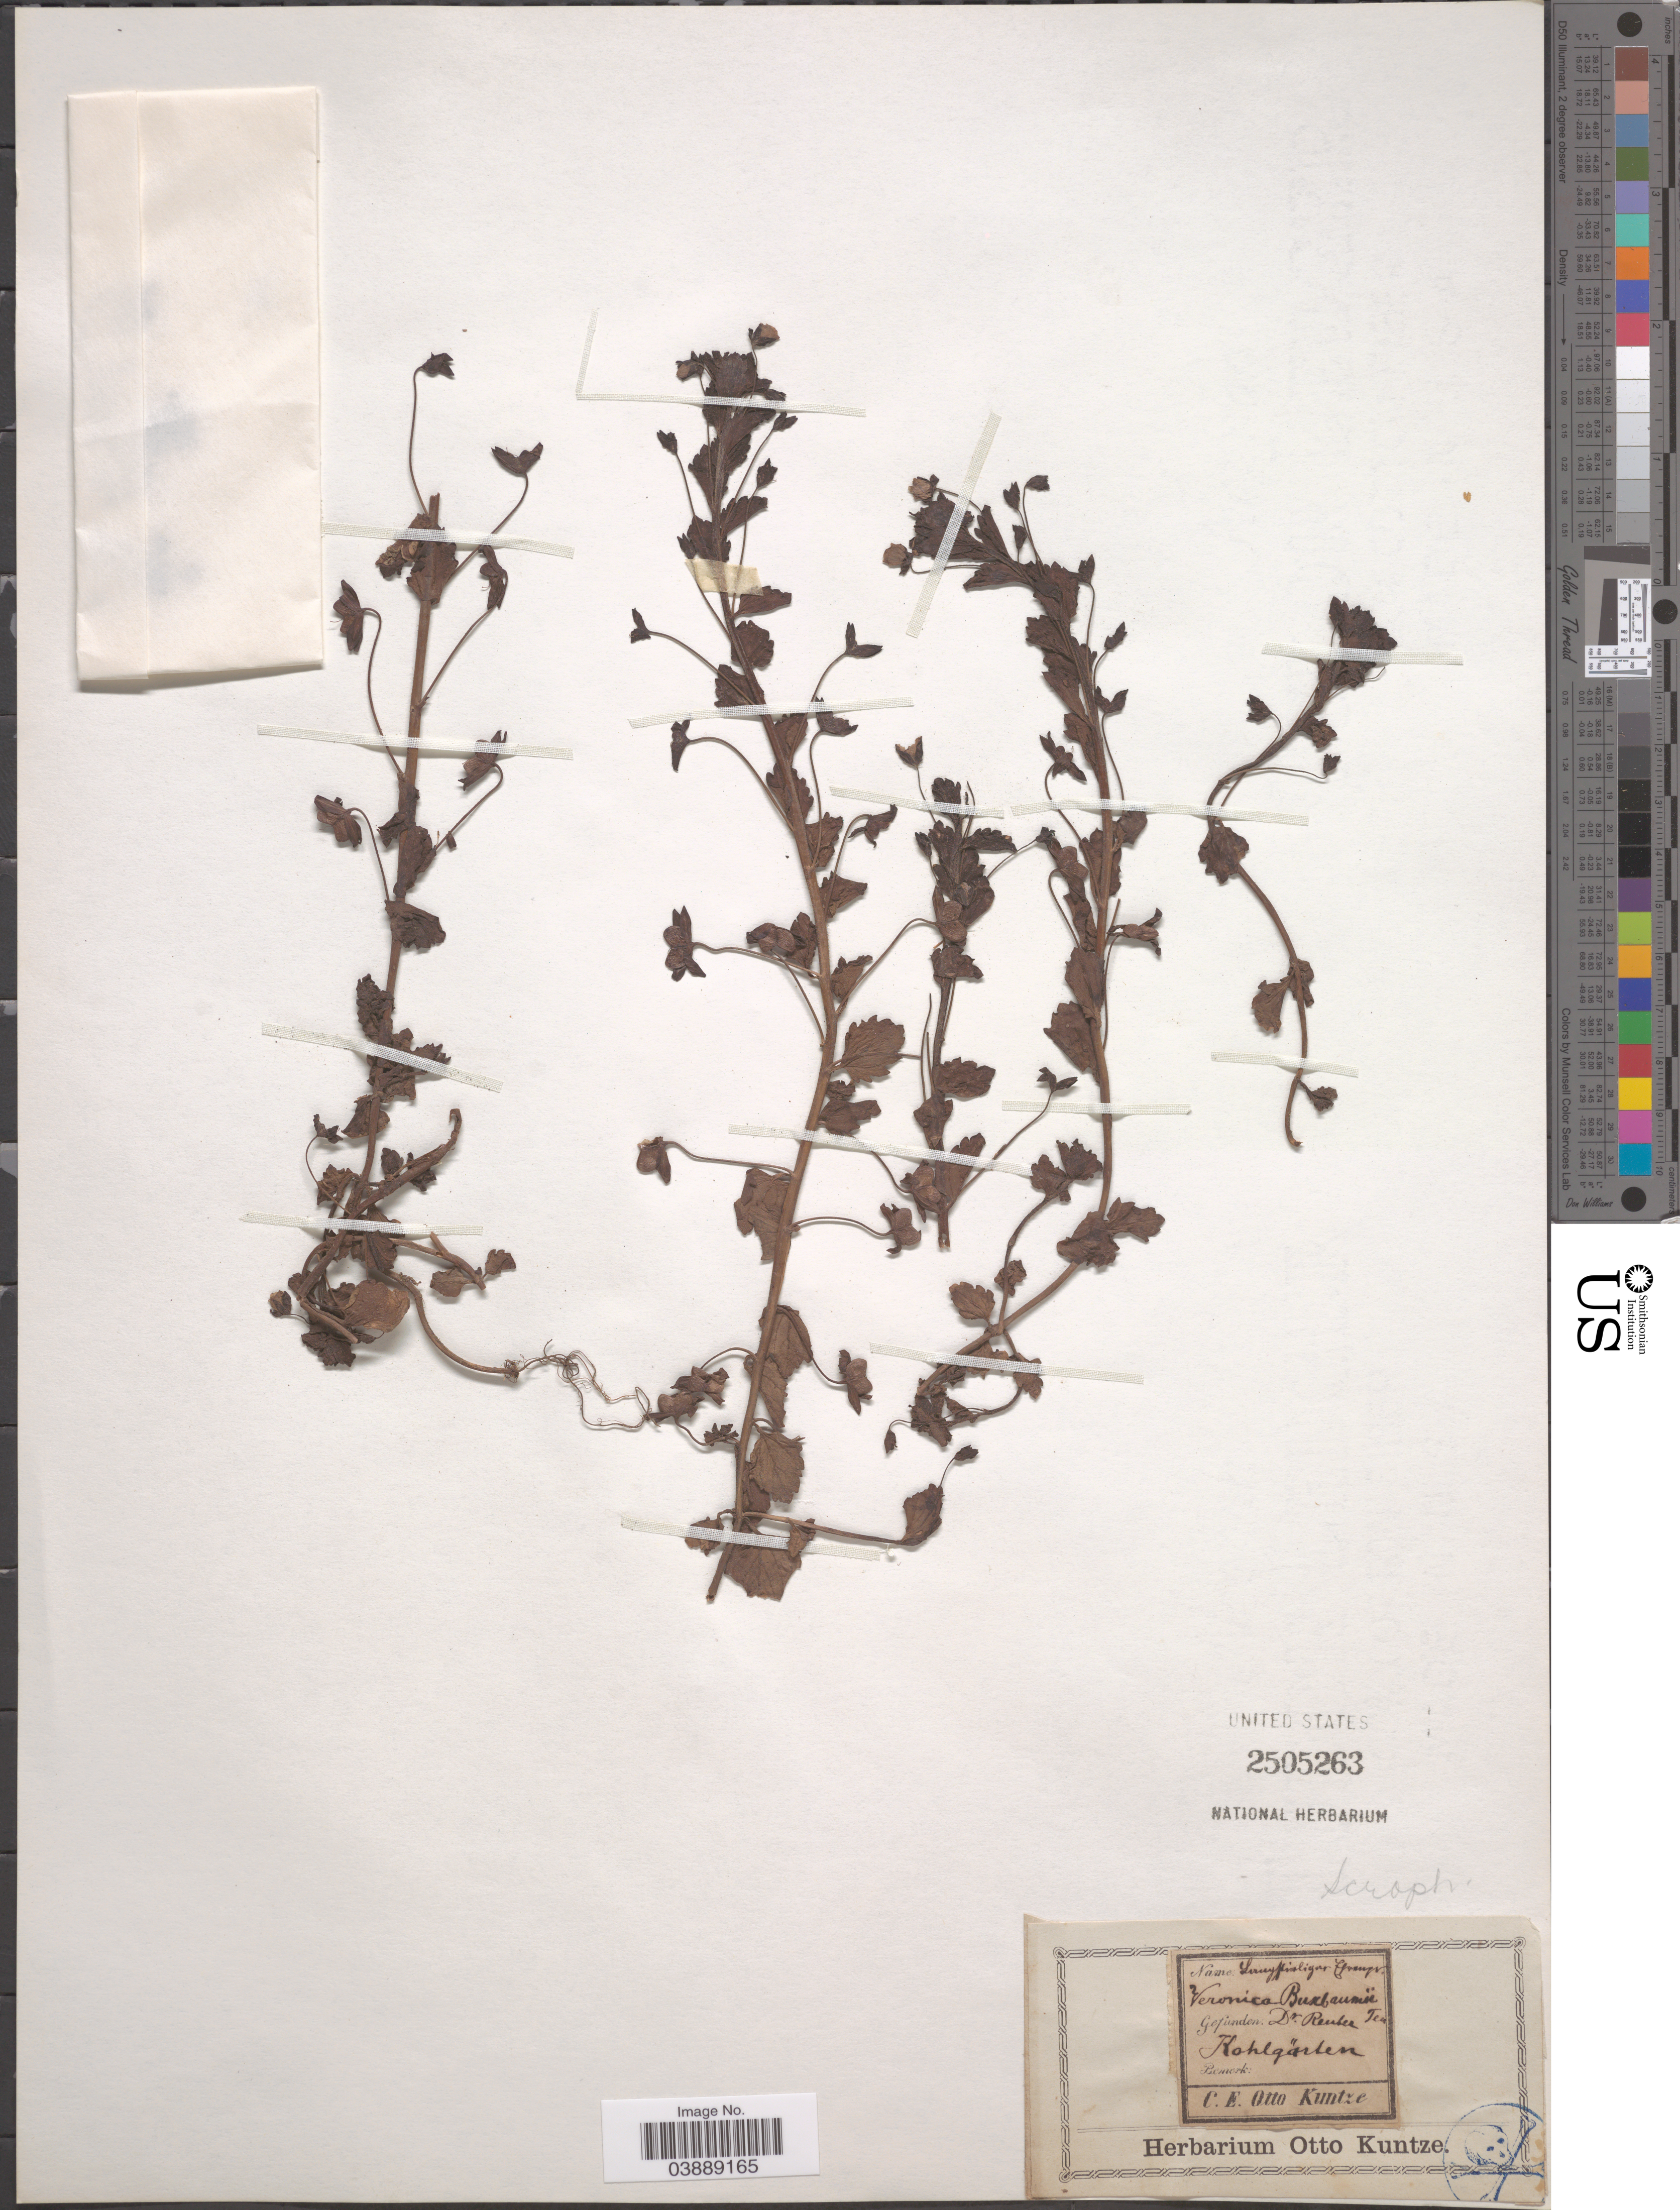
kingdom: Plantae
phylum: Tracheophyta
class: Magnoliopsida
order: Lamiales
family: Plantaginaceae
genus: Veronica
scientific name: Veronica buxbaumii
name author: Ten.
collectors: C.E.O. Kuntze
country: Germany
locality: Kohlgärten.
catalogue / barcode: US 2505263